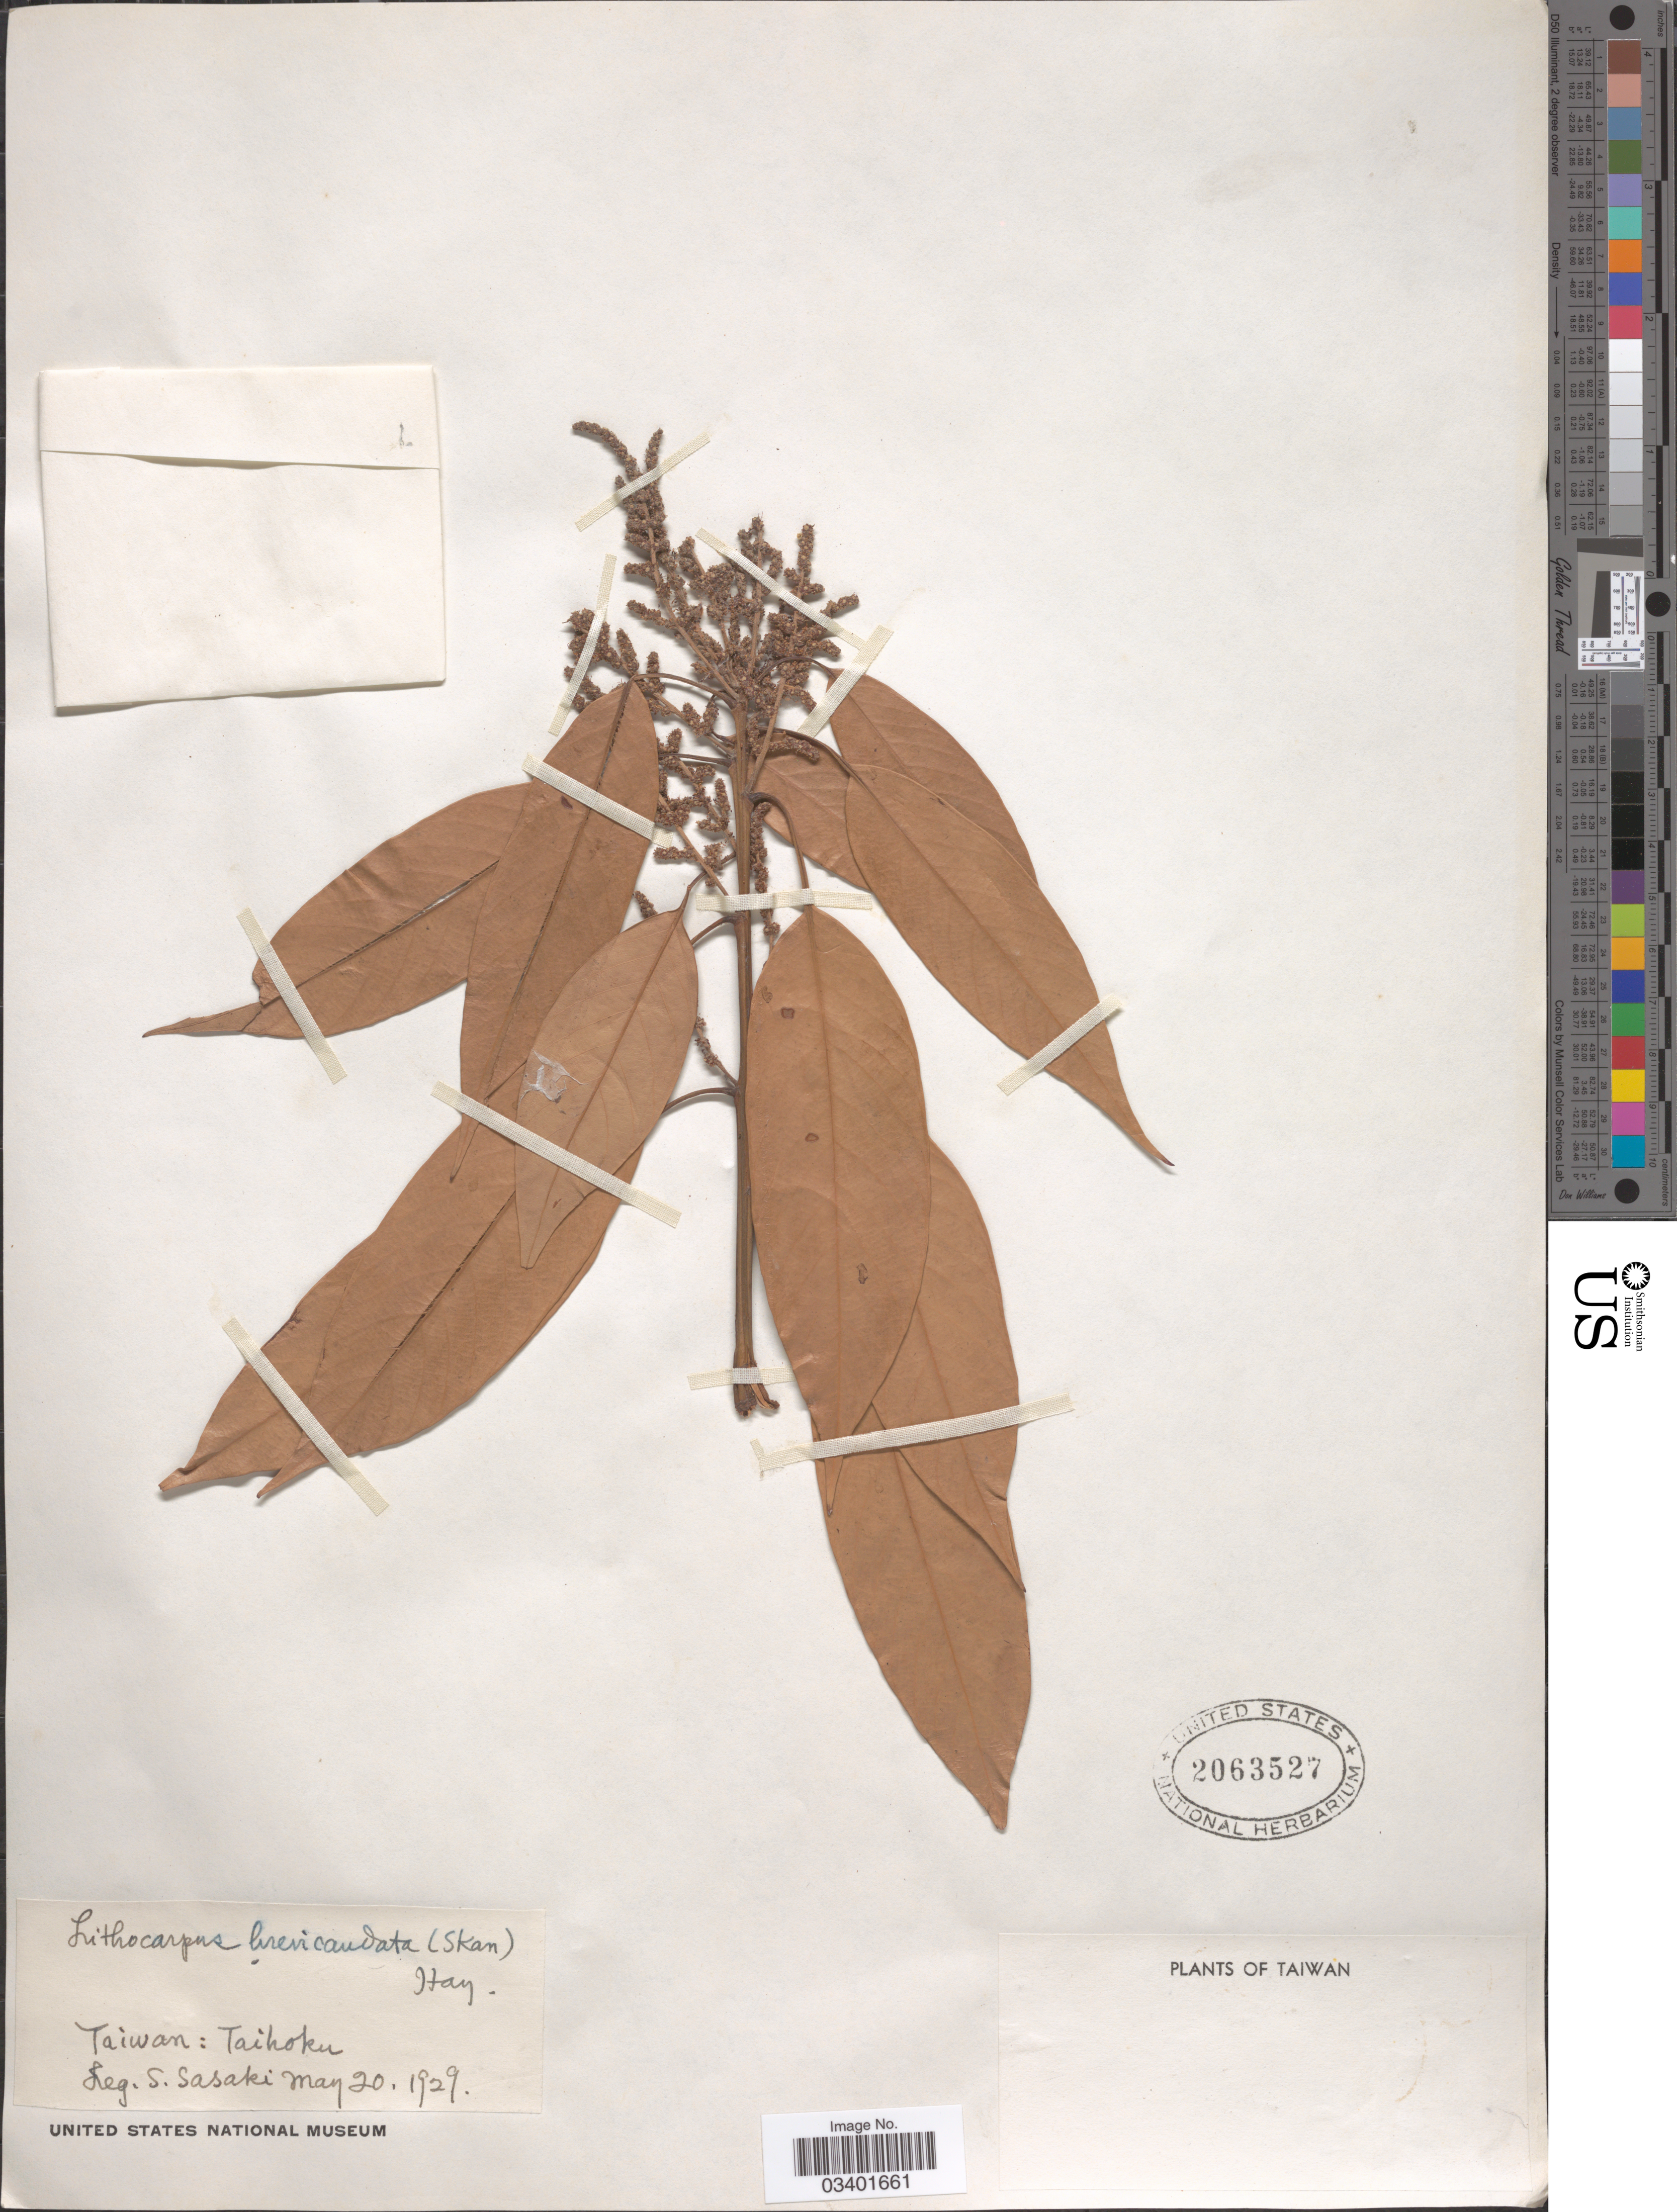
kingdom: Plantae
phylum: Tracheophyta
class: Magnoliopsida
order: Fagales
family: Fagaceae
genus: Lithocarpus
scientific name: Lithocarpus brevicaudatus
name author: (Skan) Hayata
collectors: S. Sasaki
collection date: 1929-05-20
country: Taiwan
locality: Taihoku.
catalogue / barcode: US 2063527